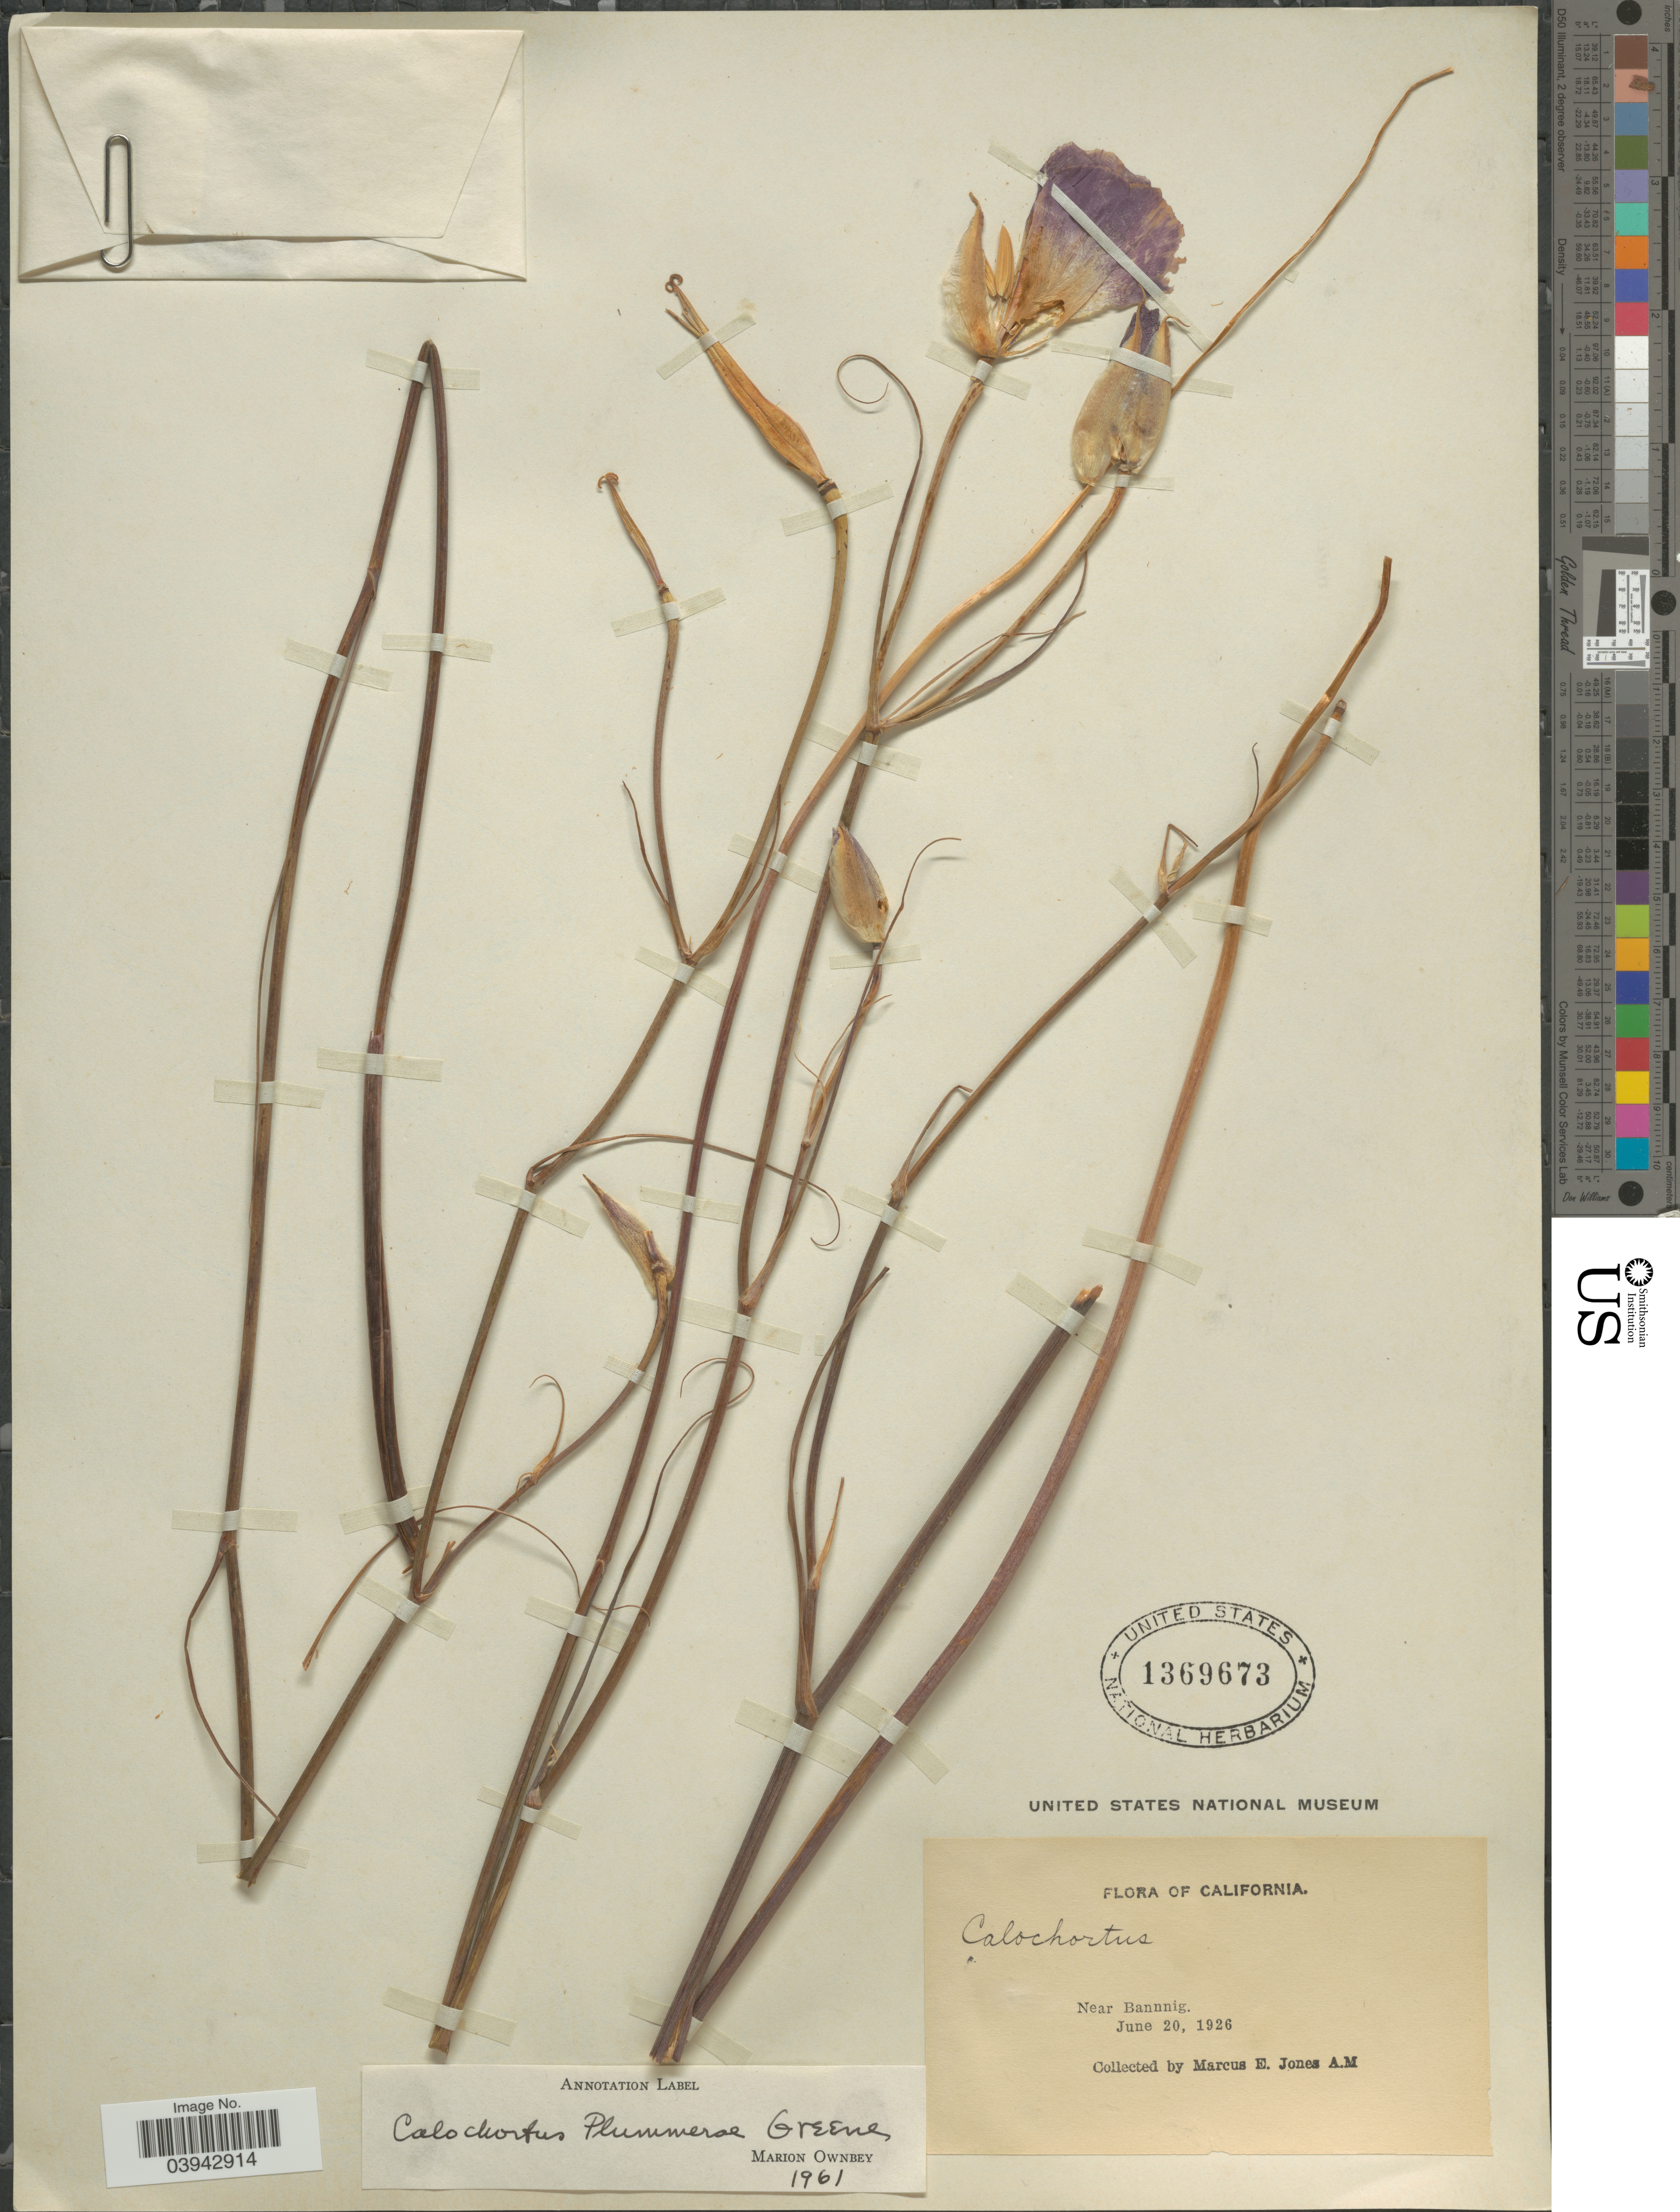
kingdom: Plantae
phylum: Tracheophyta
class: Liliopsida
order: Liliales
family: Liliaceae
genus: Calochortus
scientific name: Calochortus plummerae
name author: Greene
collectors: M. E. Jones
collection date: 1926-06-20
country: United States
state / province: California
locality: Near Banning.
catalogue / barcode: US 1369673